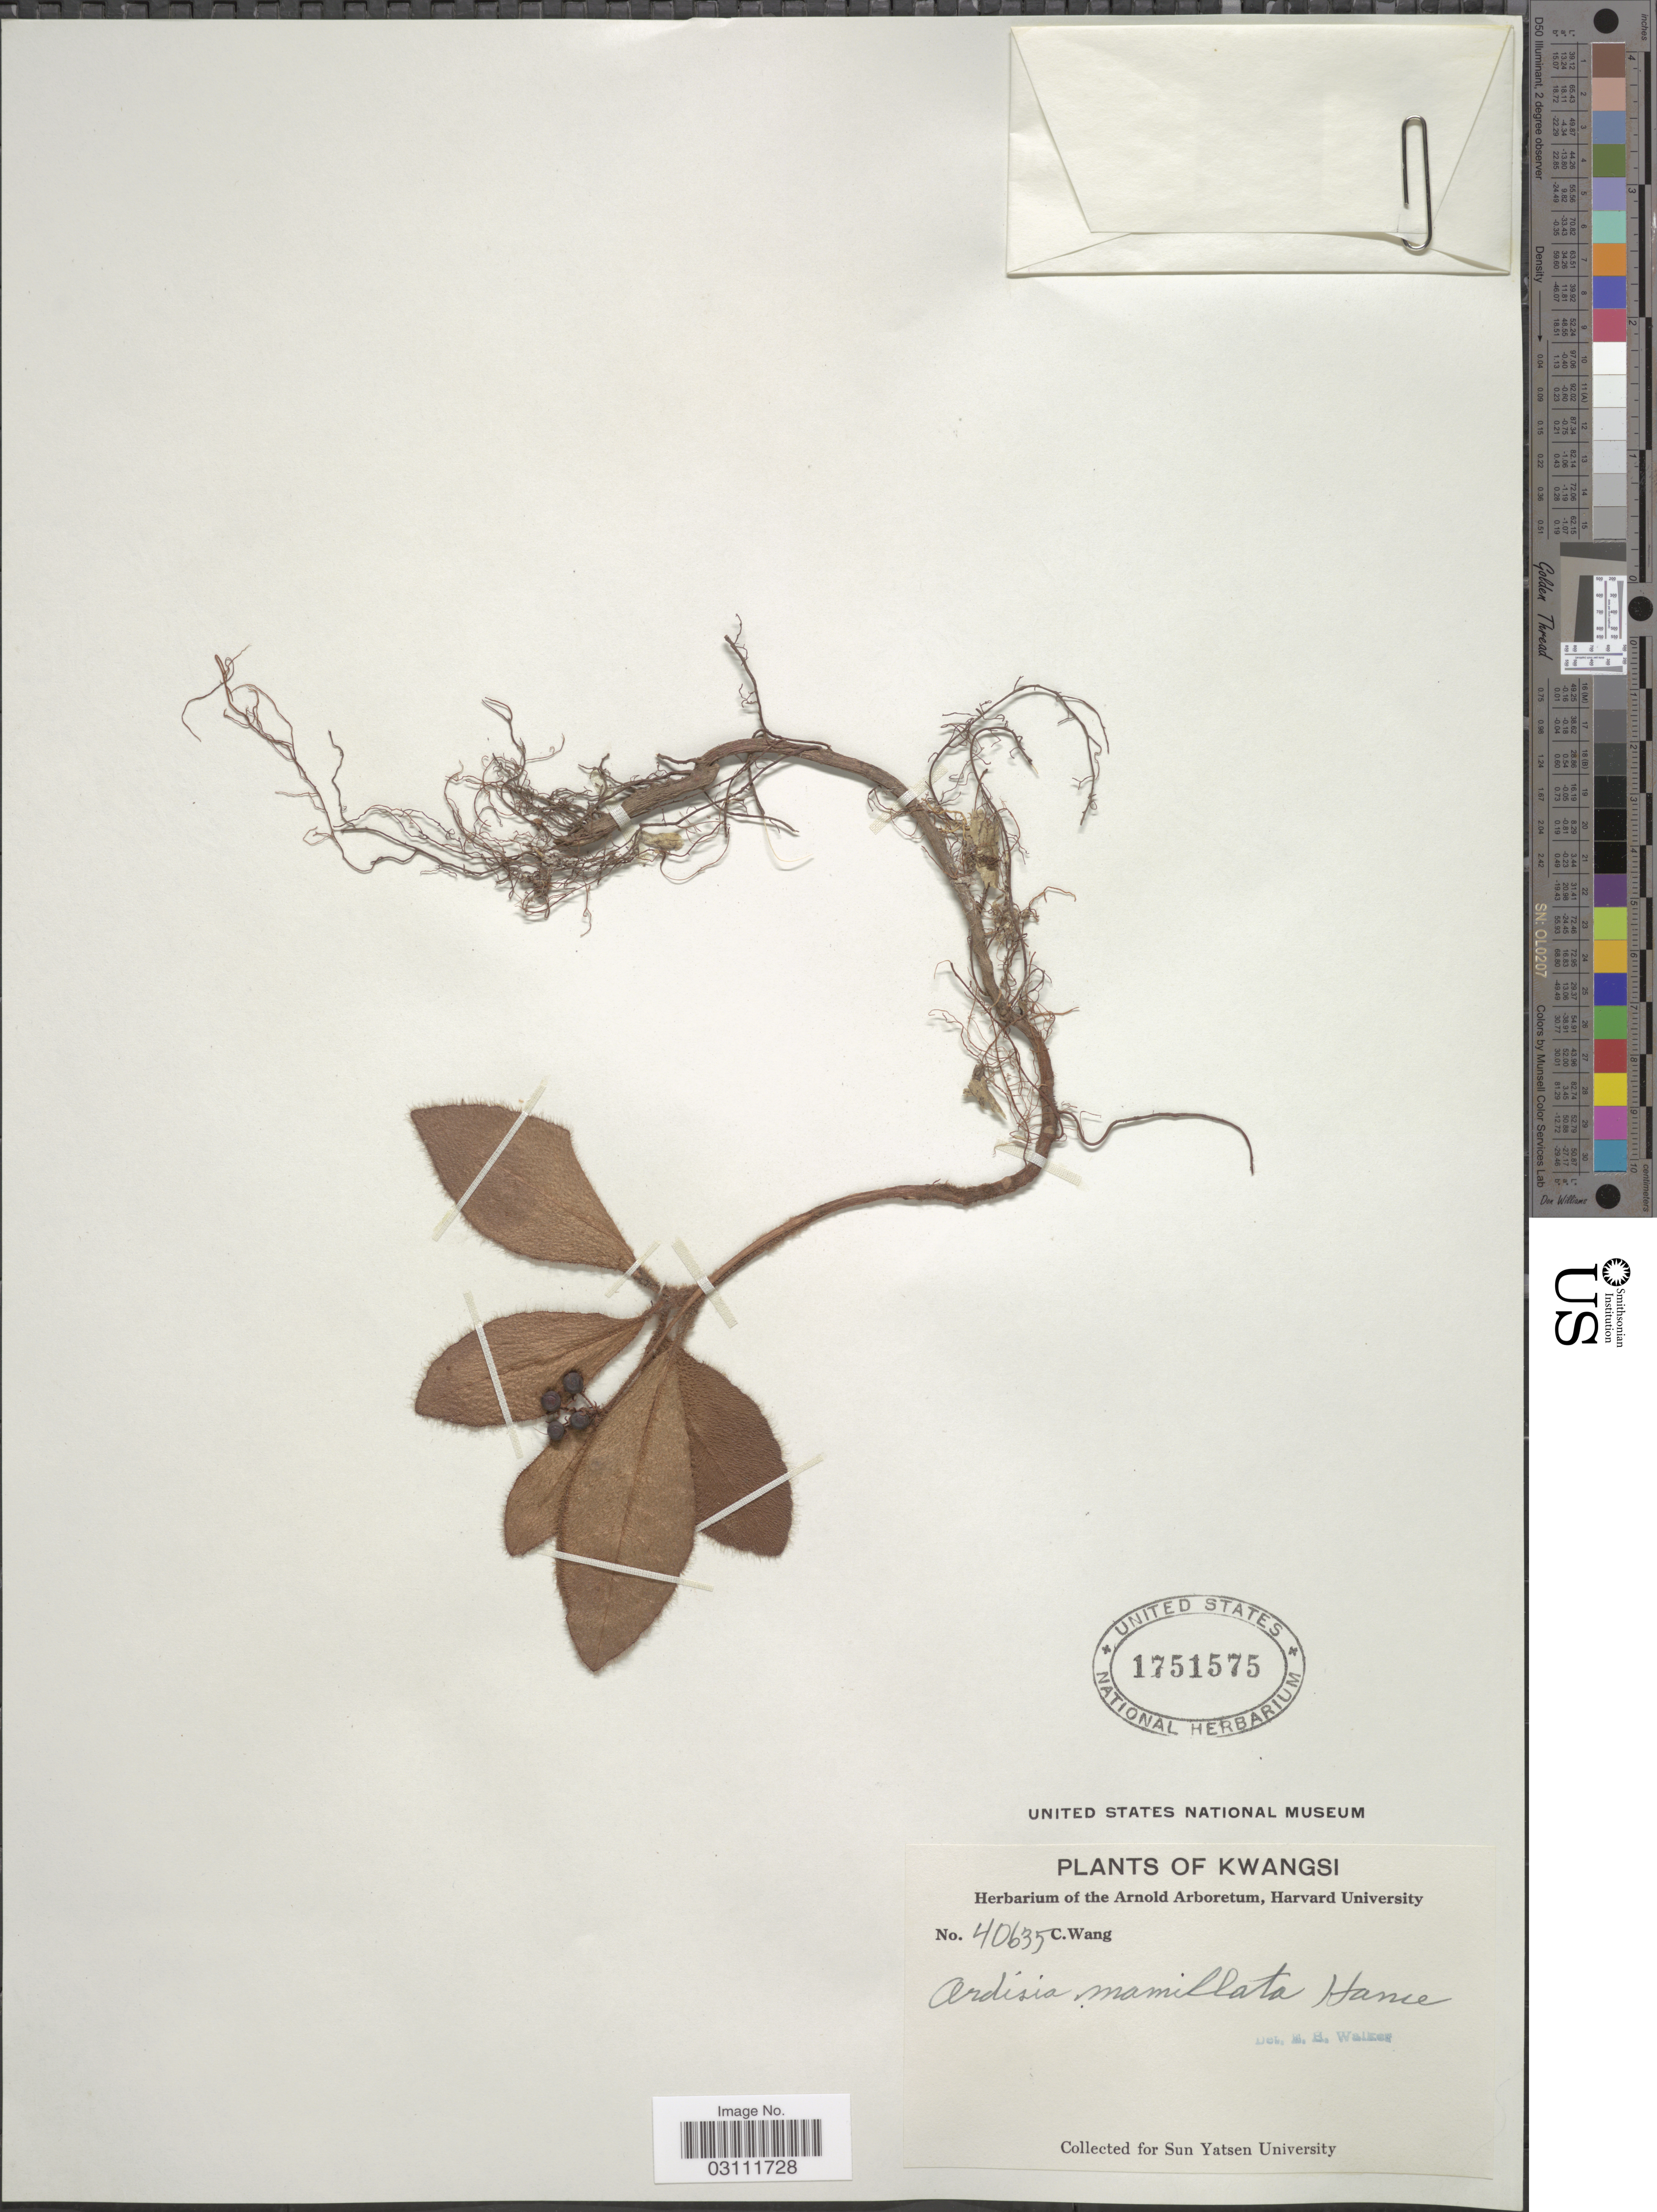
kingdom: Plantae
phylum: Tracheophyta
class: Magnoliopsida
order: Ericales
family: Primulaceae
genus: Ardisia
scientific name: Ardisia mamillata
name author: Hance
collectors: C. Wang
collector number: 40635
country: China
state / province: Guangxi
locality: Kwangsi.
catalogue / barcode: US 1751575